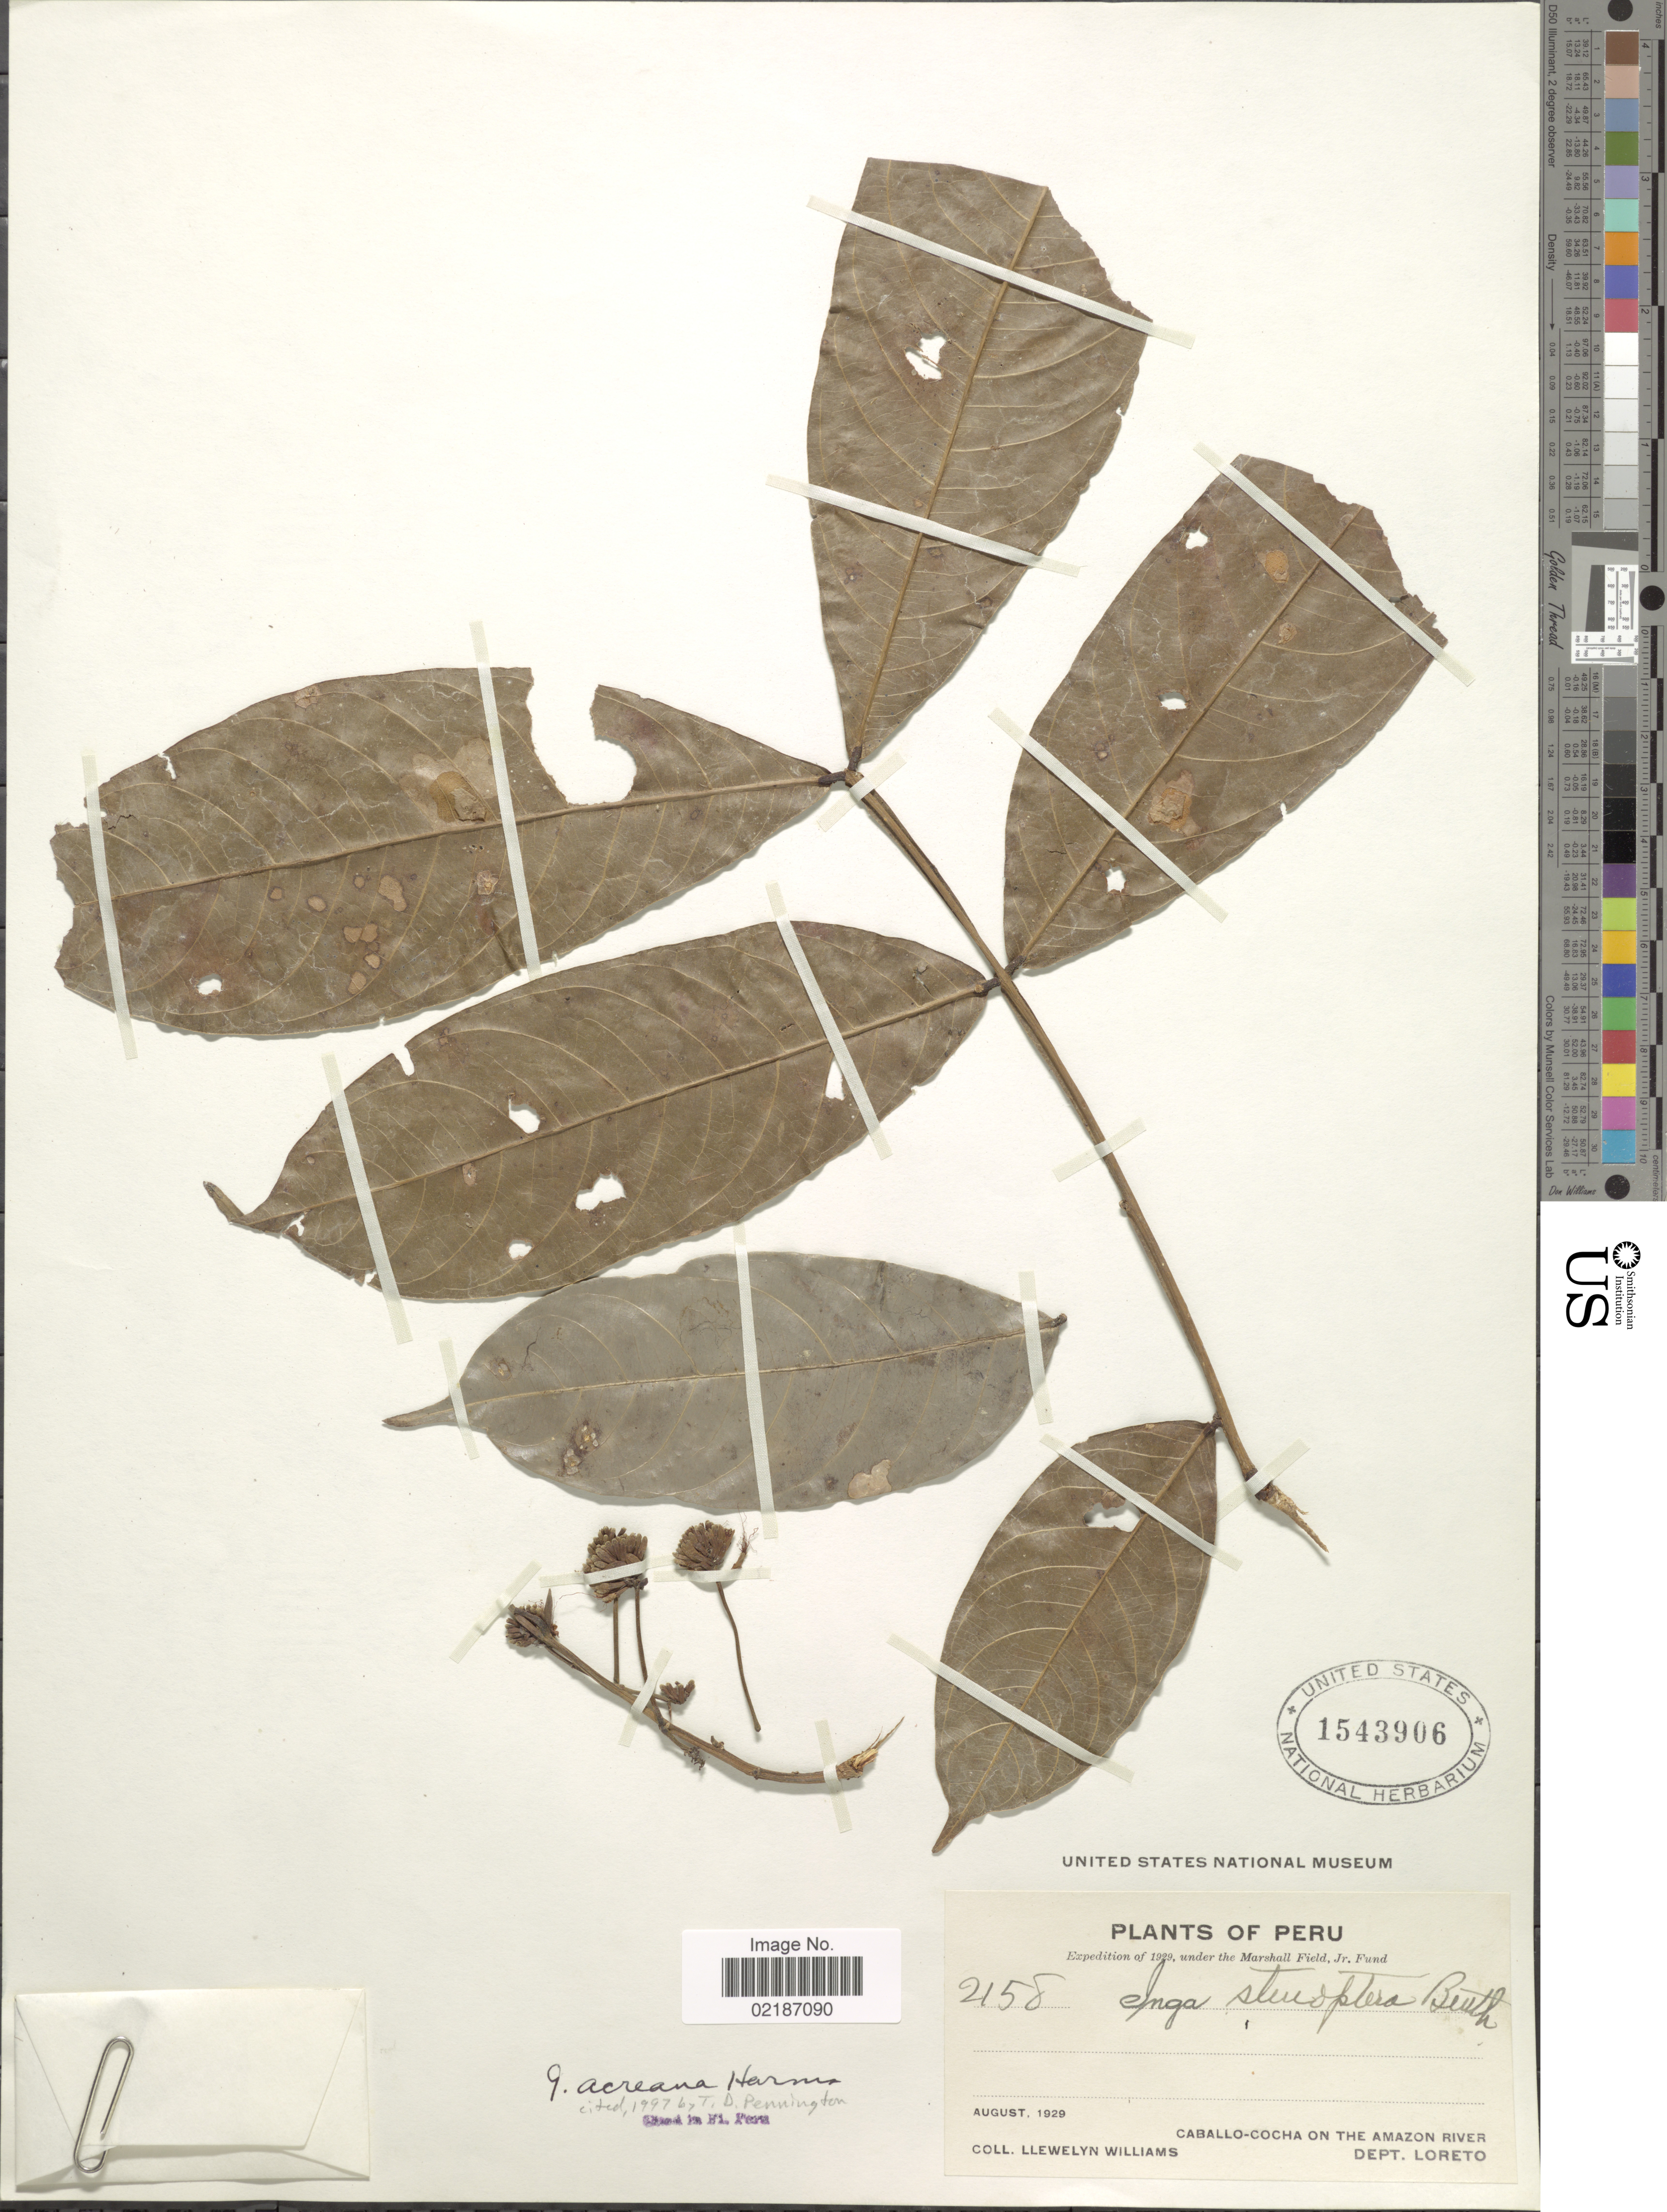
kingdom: Plantae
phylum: Tracheophyta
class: Magnoliopsida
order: Fabales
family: Fabaceae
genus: Inga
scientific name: Inga acreana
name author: Harms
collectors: Ll. Williams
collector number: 2158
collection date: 1929-08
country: Peru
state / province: Loreto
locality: Caballo-Cocha on the Amazon River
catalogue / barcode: US 1543906